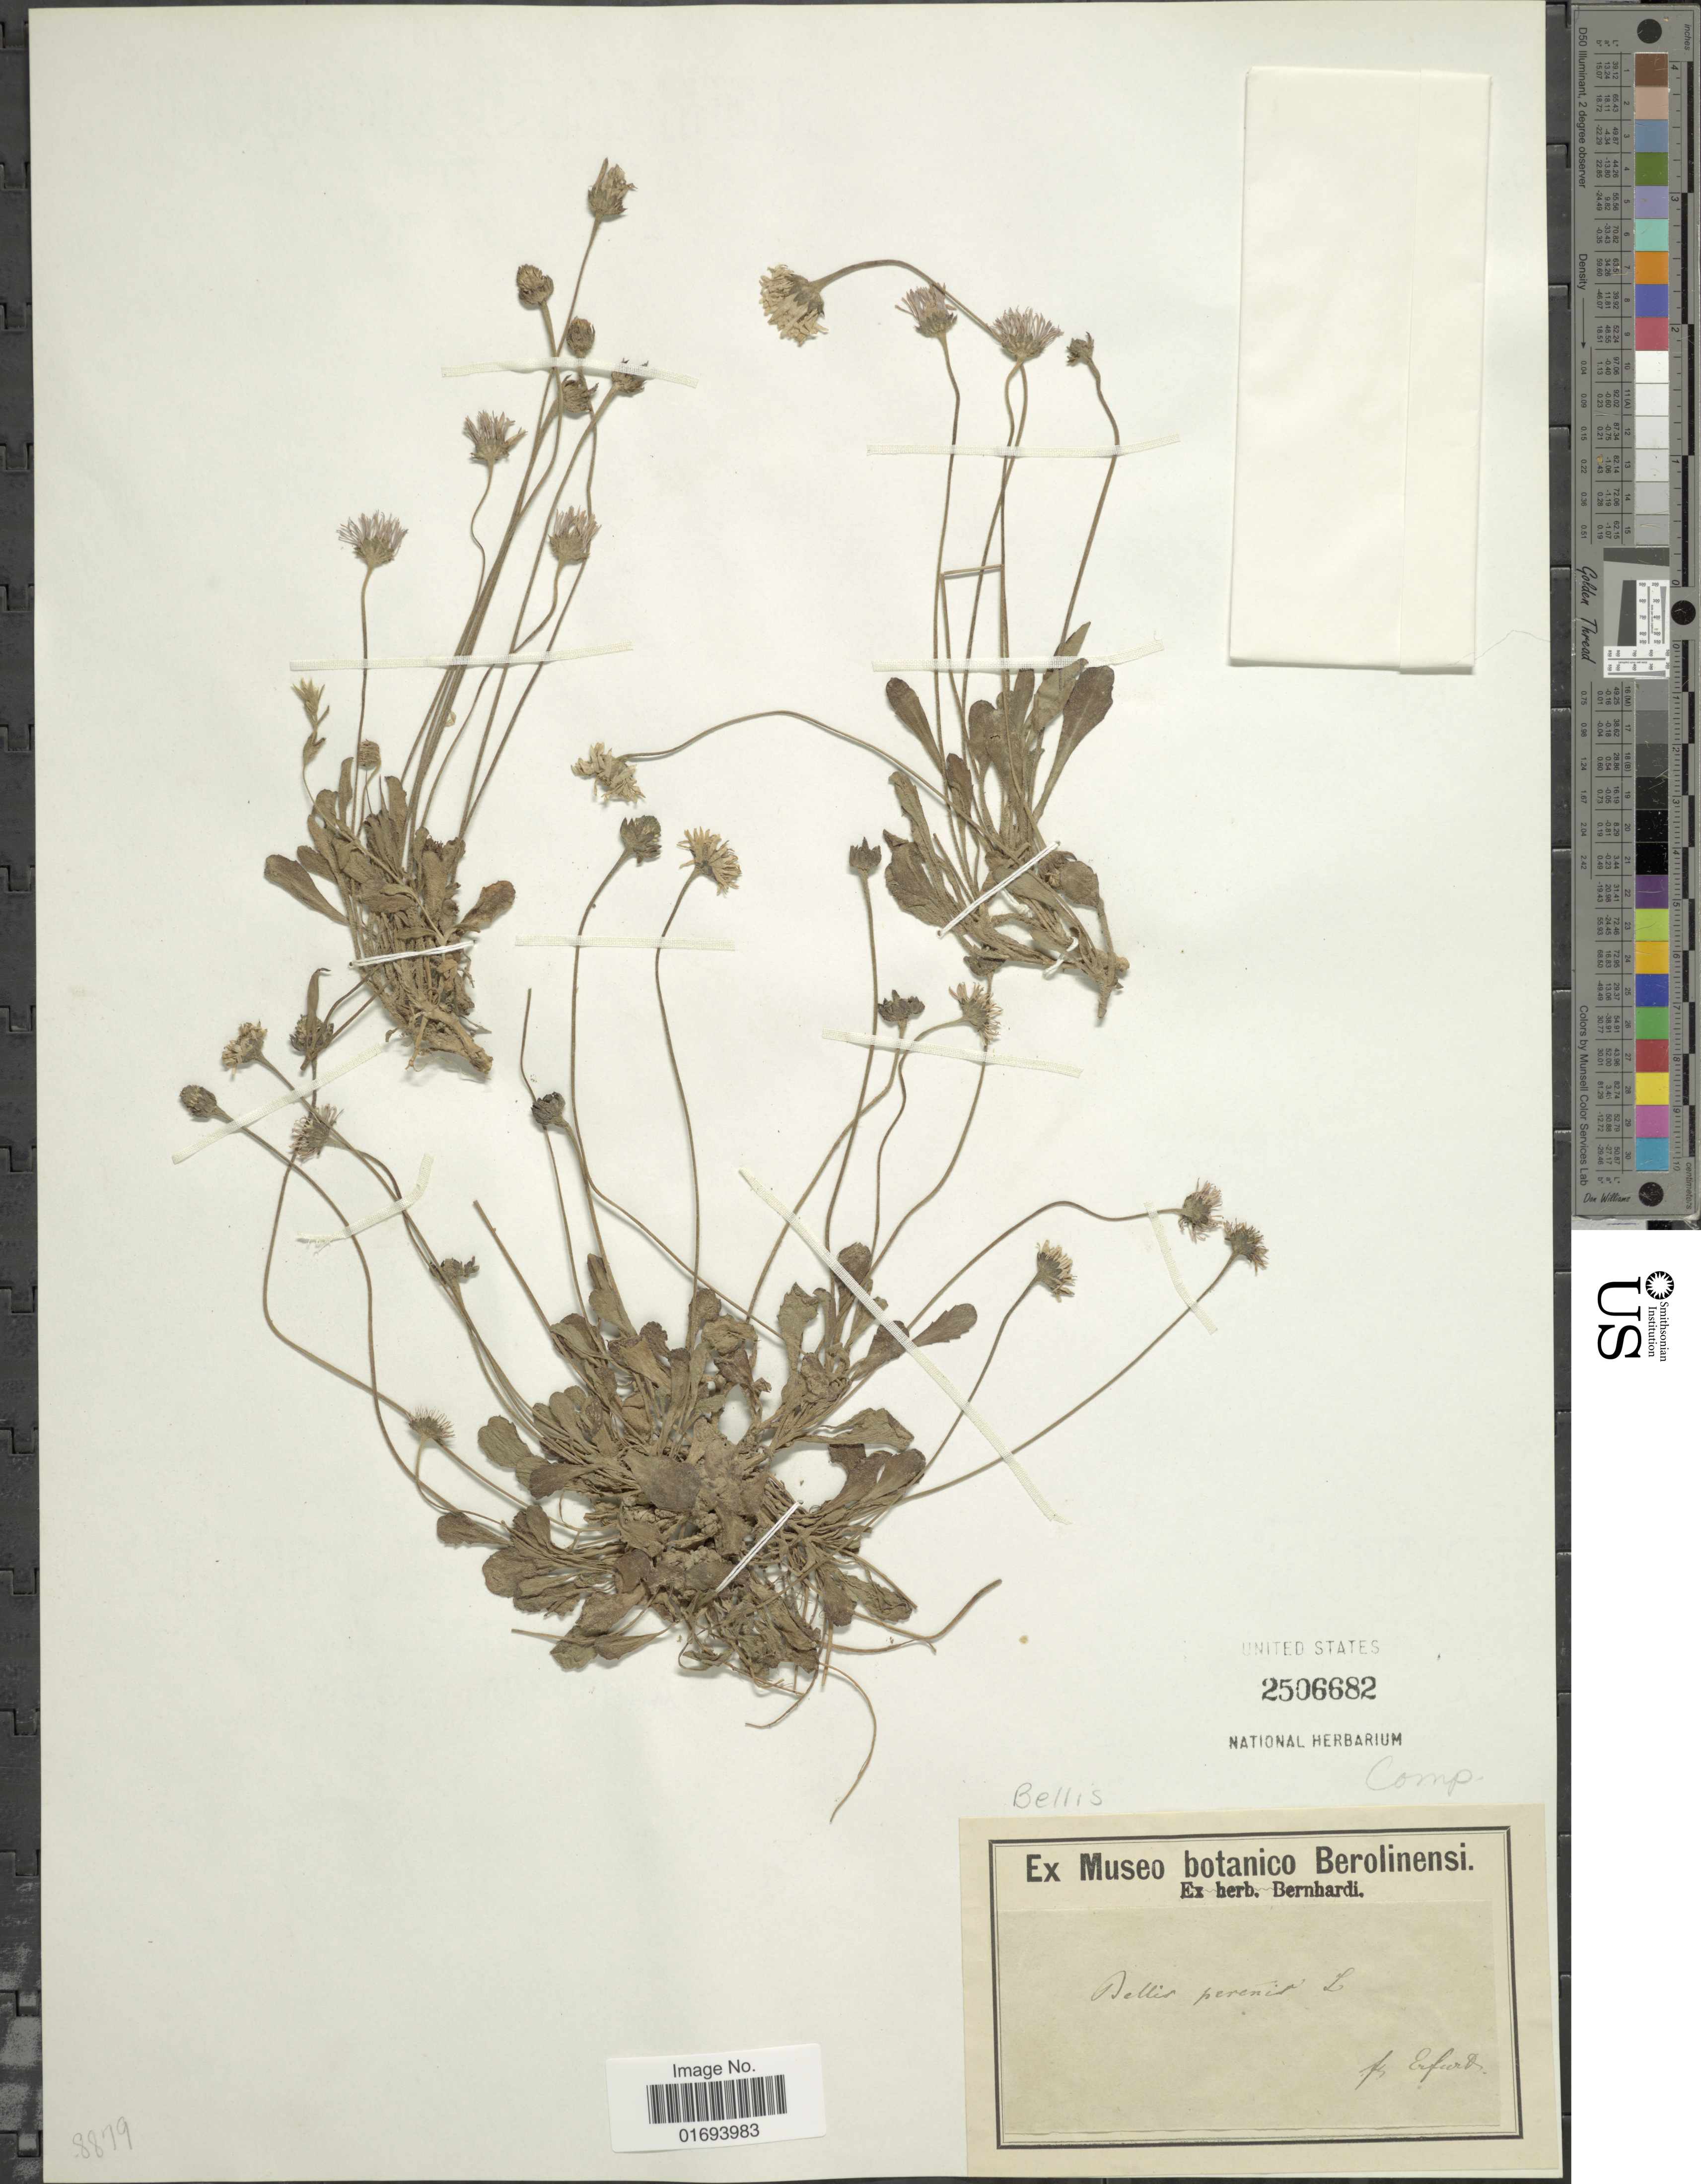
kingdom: Plantae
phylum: Tracheophyta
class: Magnoliopsida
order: Asterales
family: Asteraceae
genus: Bellis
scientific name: Bellis perennis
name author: L.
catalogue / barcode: US 2506682